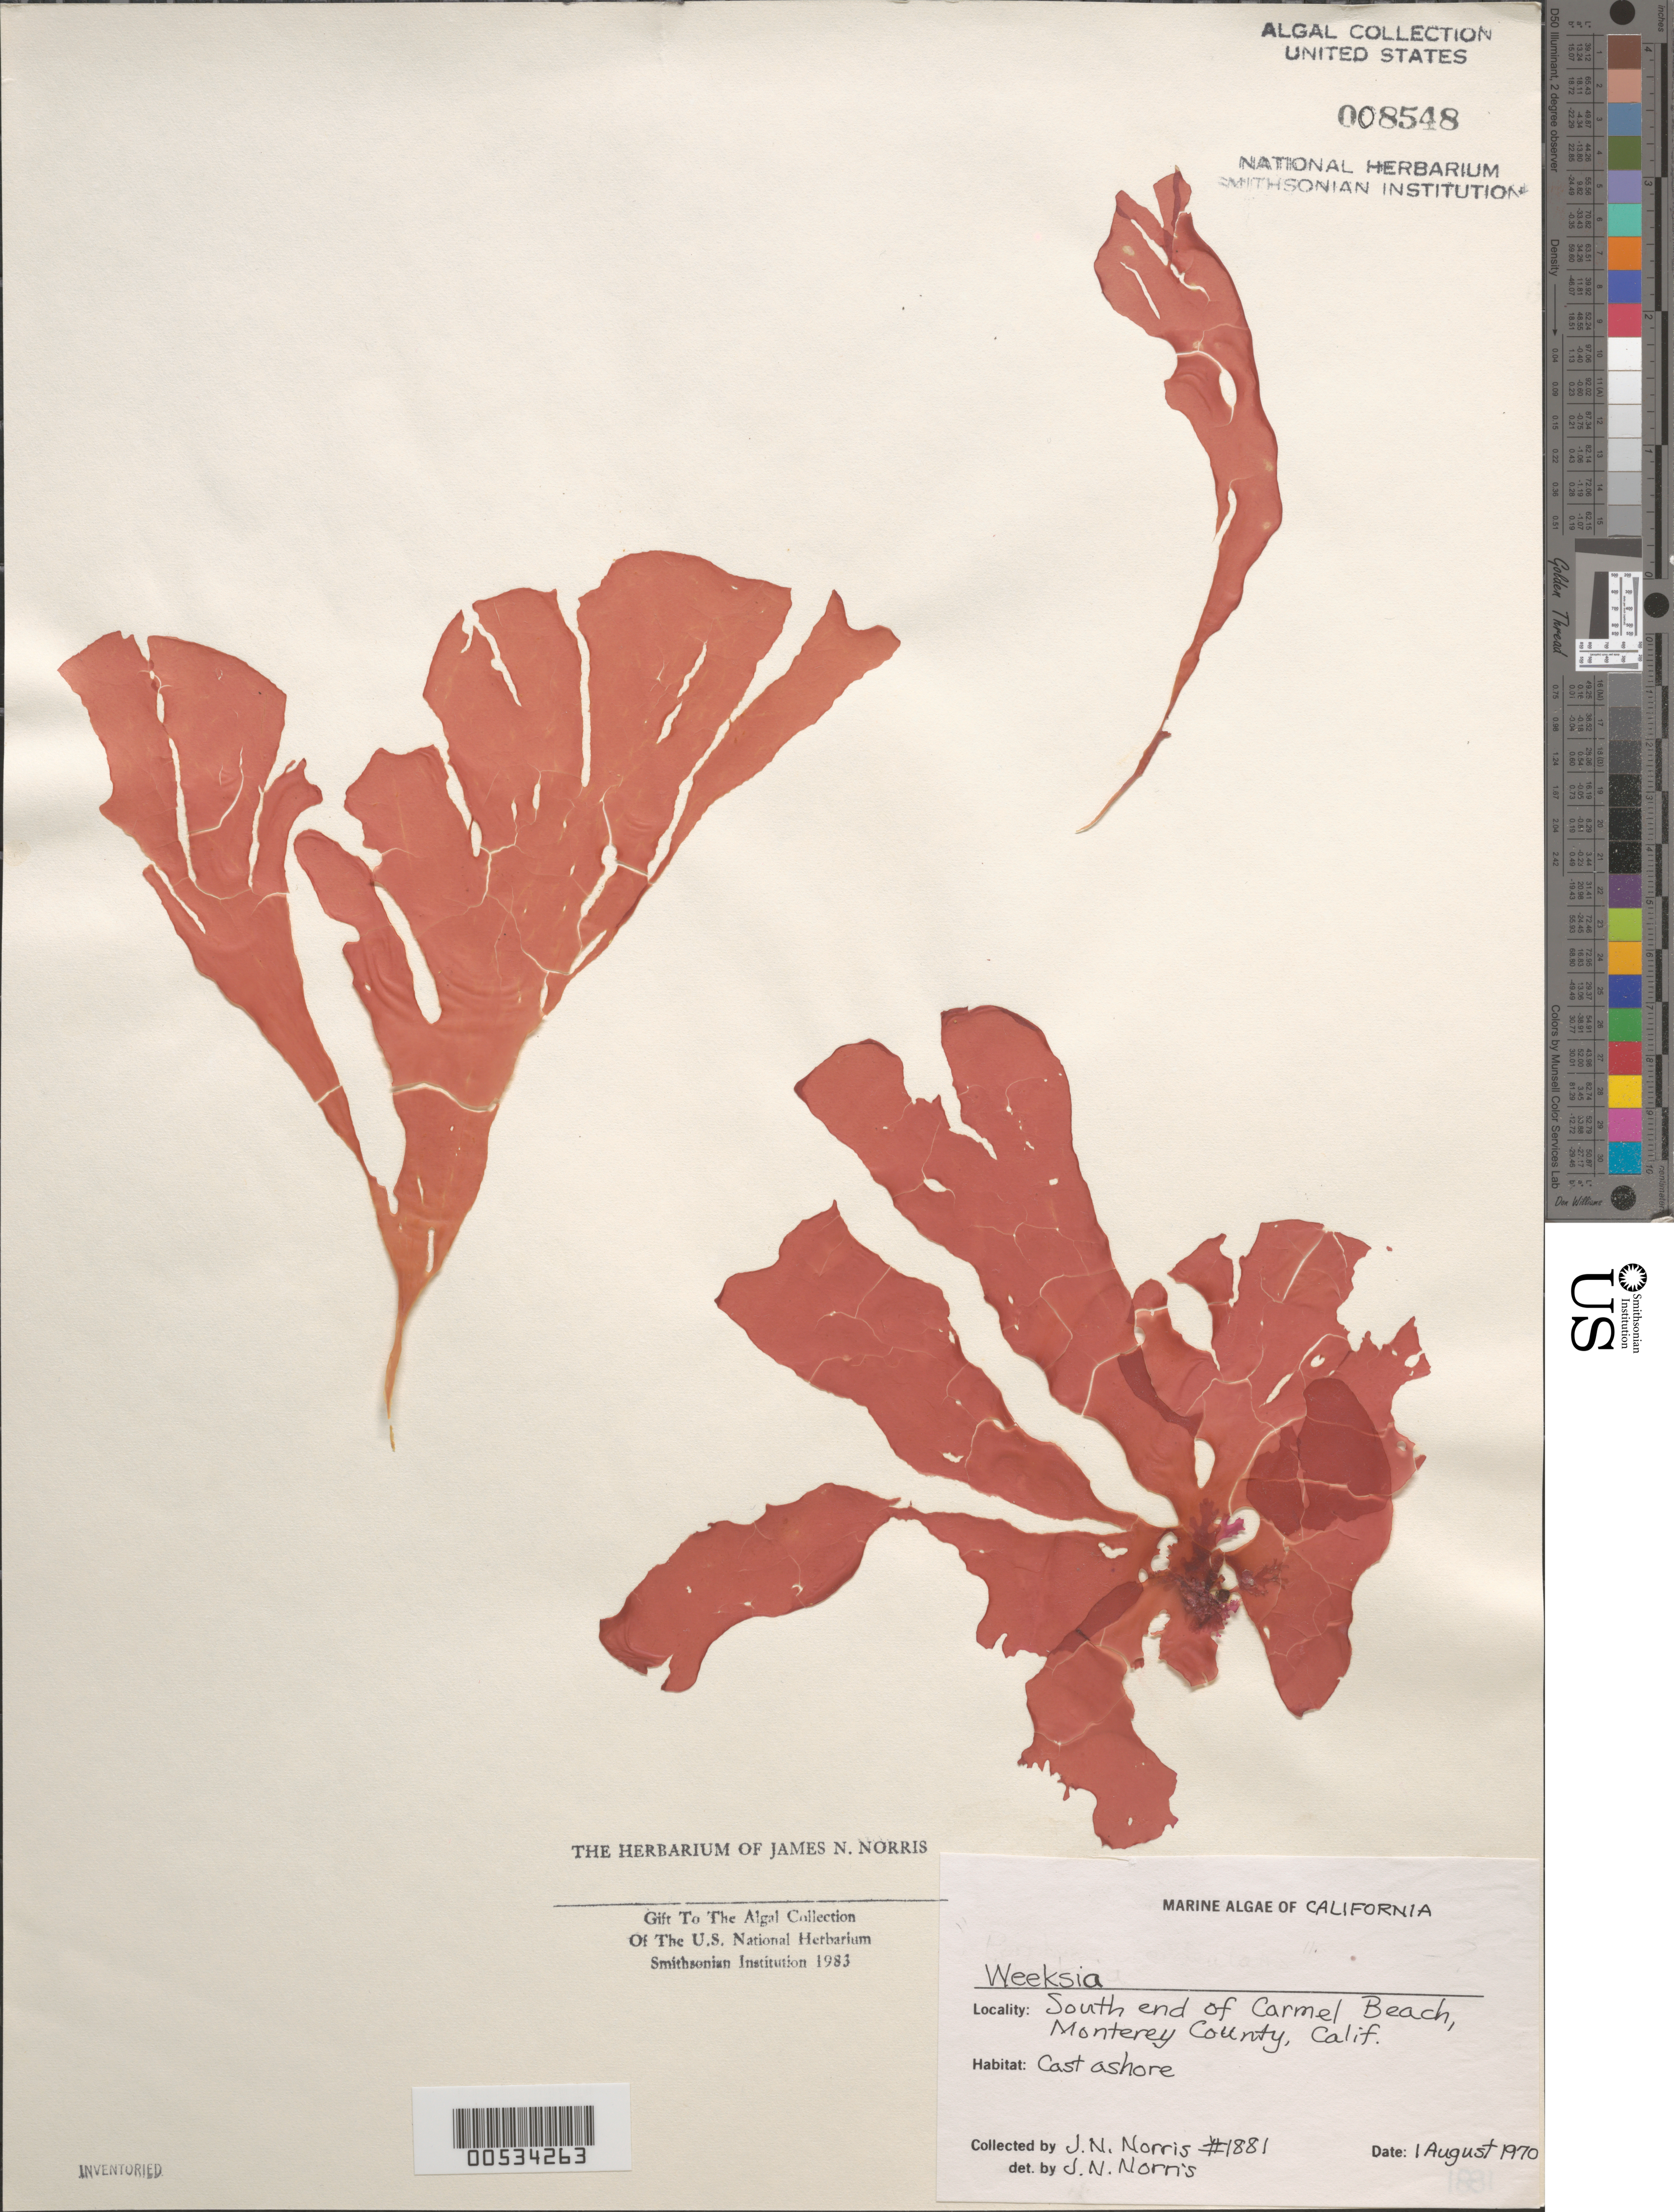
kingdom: Plantae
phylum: Rhodophyta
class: Florideophyceae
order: Gigartinales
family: Dumontiaceae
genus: Weeksia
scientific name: Weeksia sp.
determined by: Norris, James N.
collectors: J. N. Norris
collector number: JN-1881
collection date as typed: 01 Aug 1970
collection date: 1970-08-01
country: United States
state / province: California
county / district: Monterey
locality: Carmel Beach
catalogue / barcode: US 8548